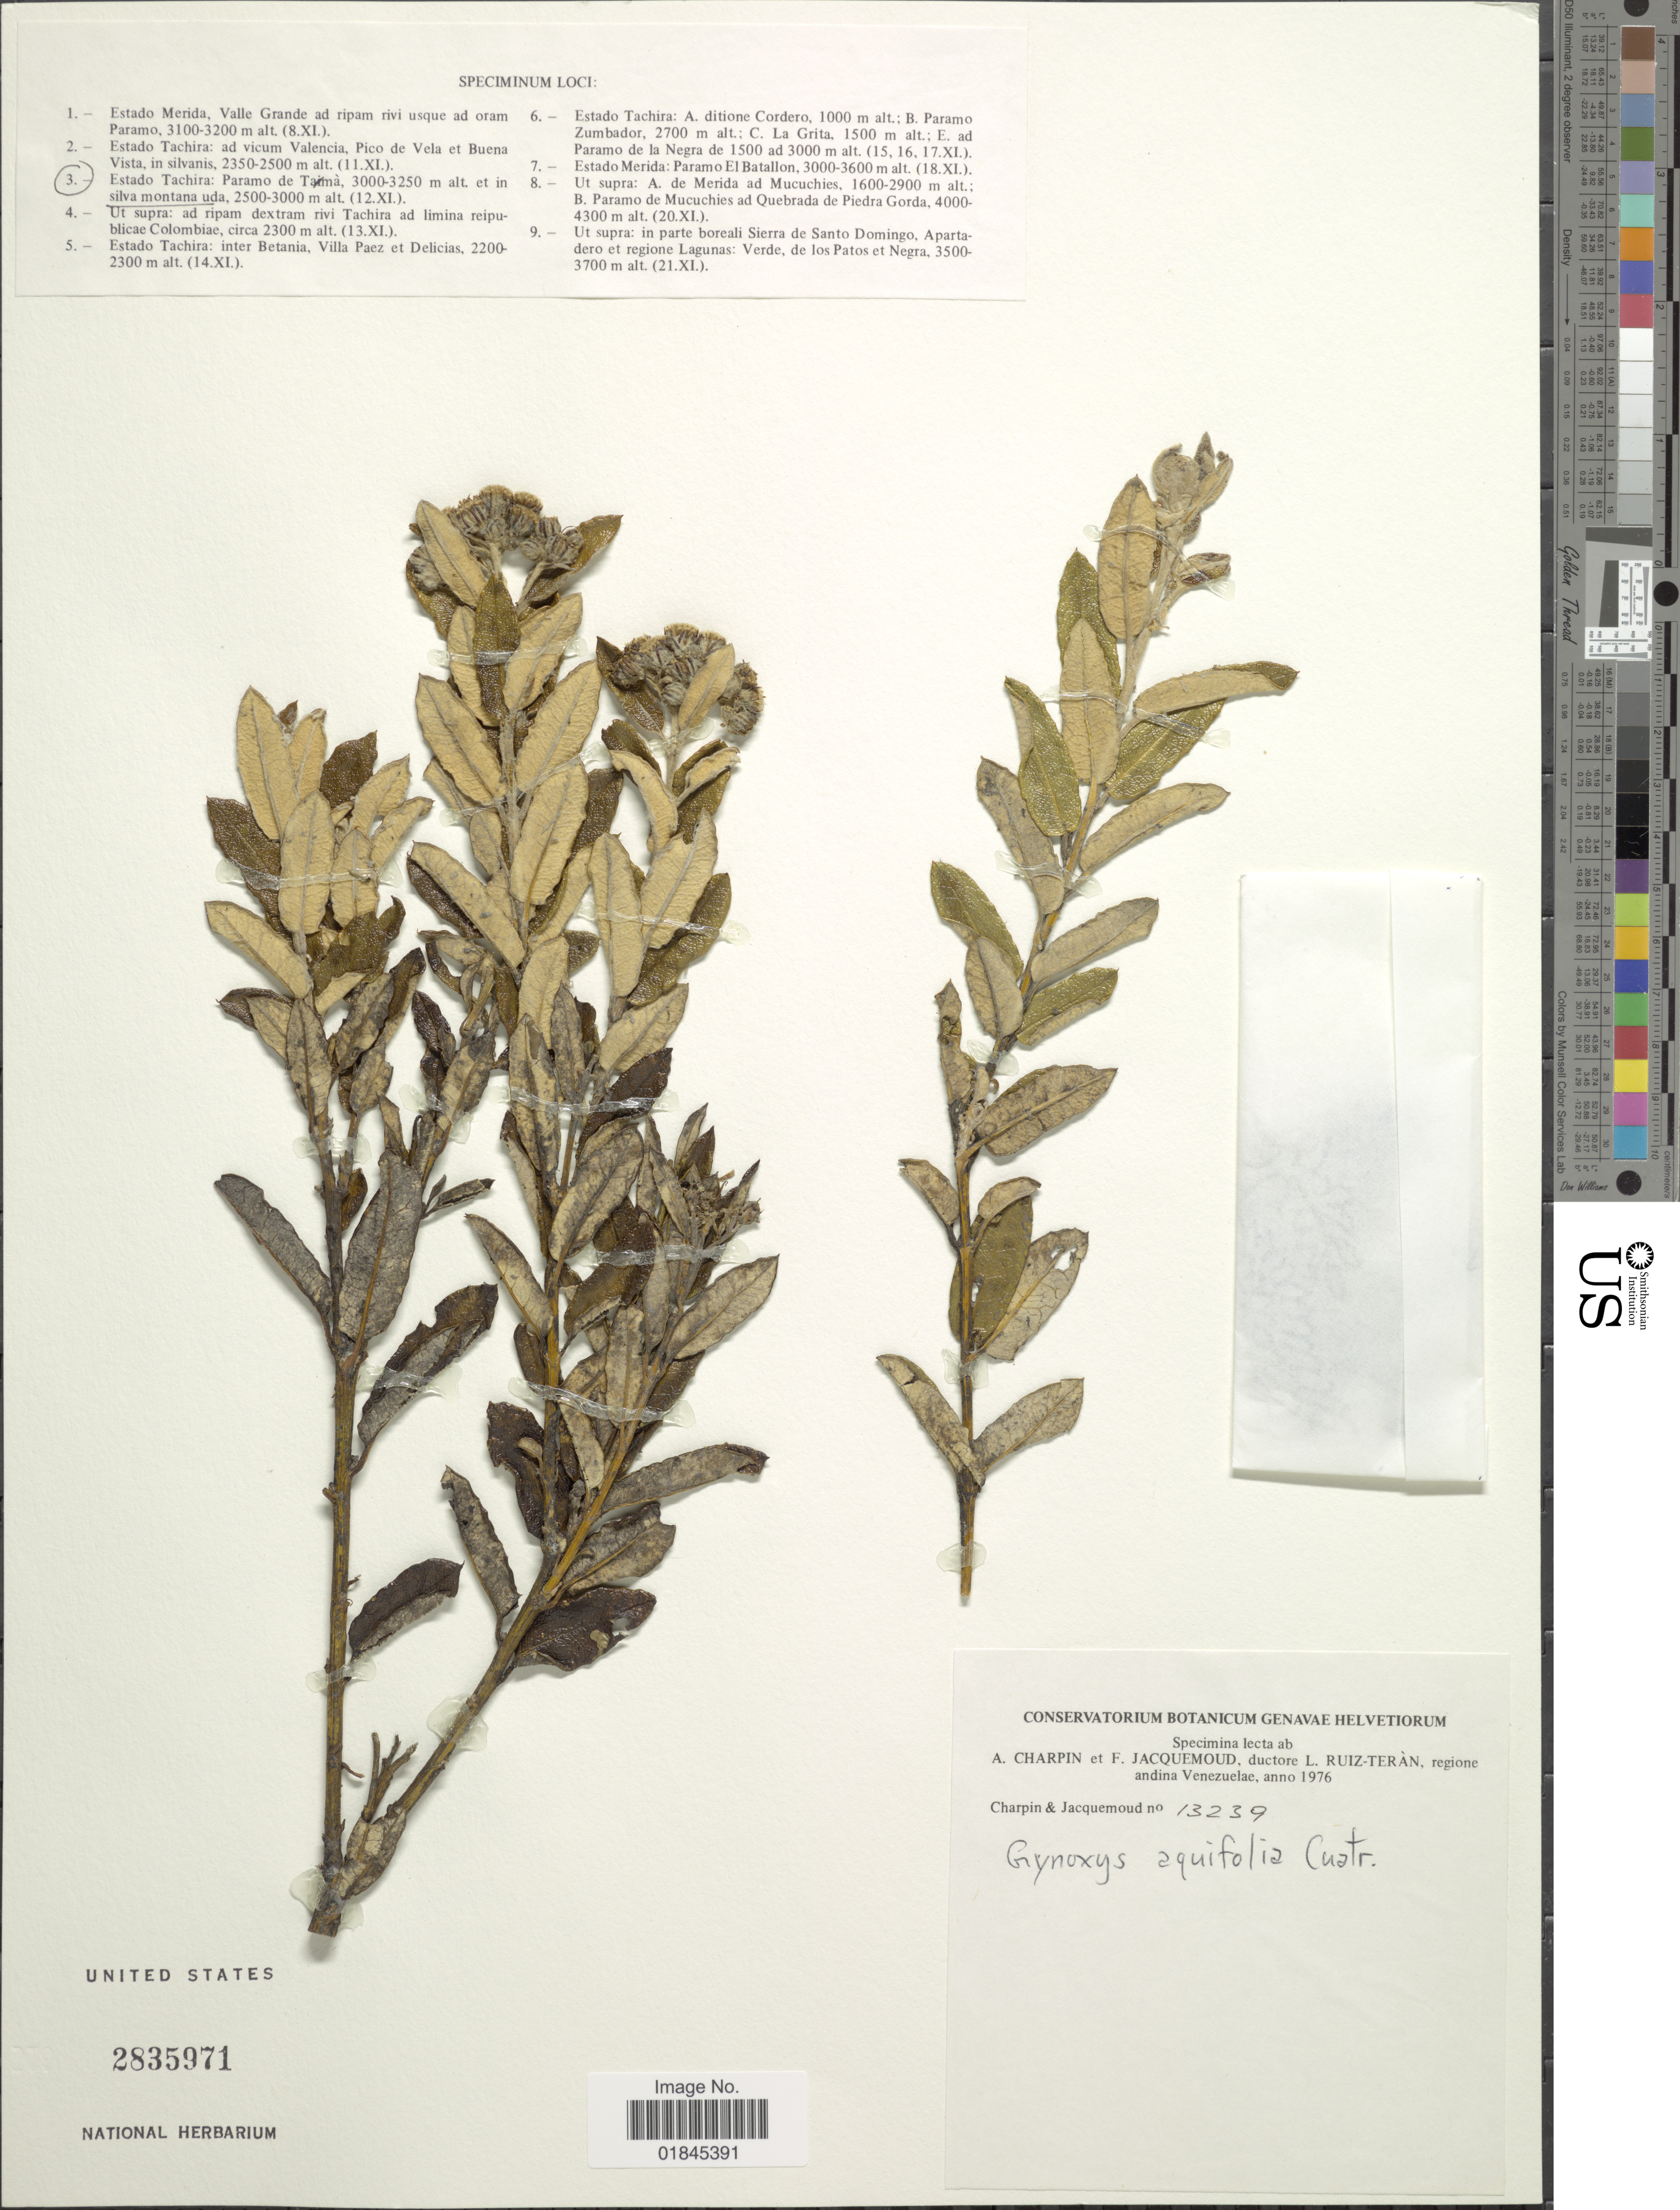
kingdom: Plantae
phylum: Tracheophyta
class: Magnoliopsida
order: Asterales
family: Asteraceae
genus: Pentacalia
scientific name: Pentacalia ilicifolia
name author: (L. f.) Cuatrec. & H. Rob.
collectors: A. Charpin, F. Jacquemoud & L. E. Ruíz-Terán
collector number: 13239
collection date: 1976-11-12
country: Venezuela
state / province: Tachira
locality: Estado Tachira: Paramo de Tamà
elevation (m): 2500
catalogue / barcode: US 2835971